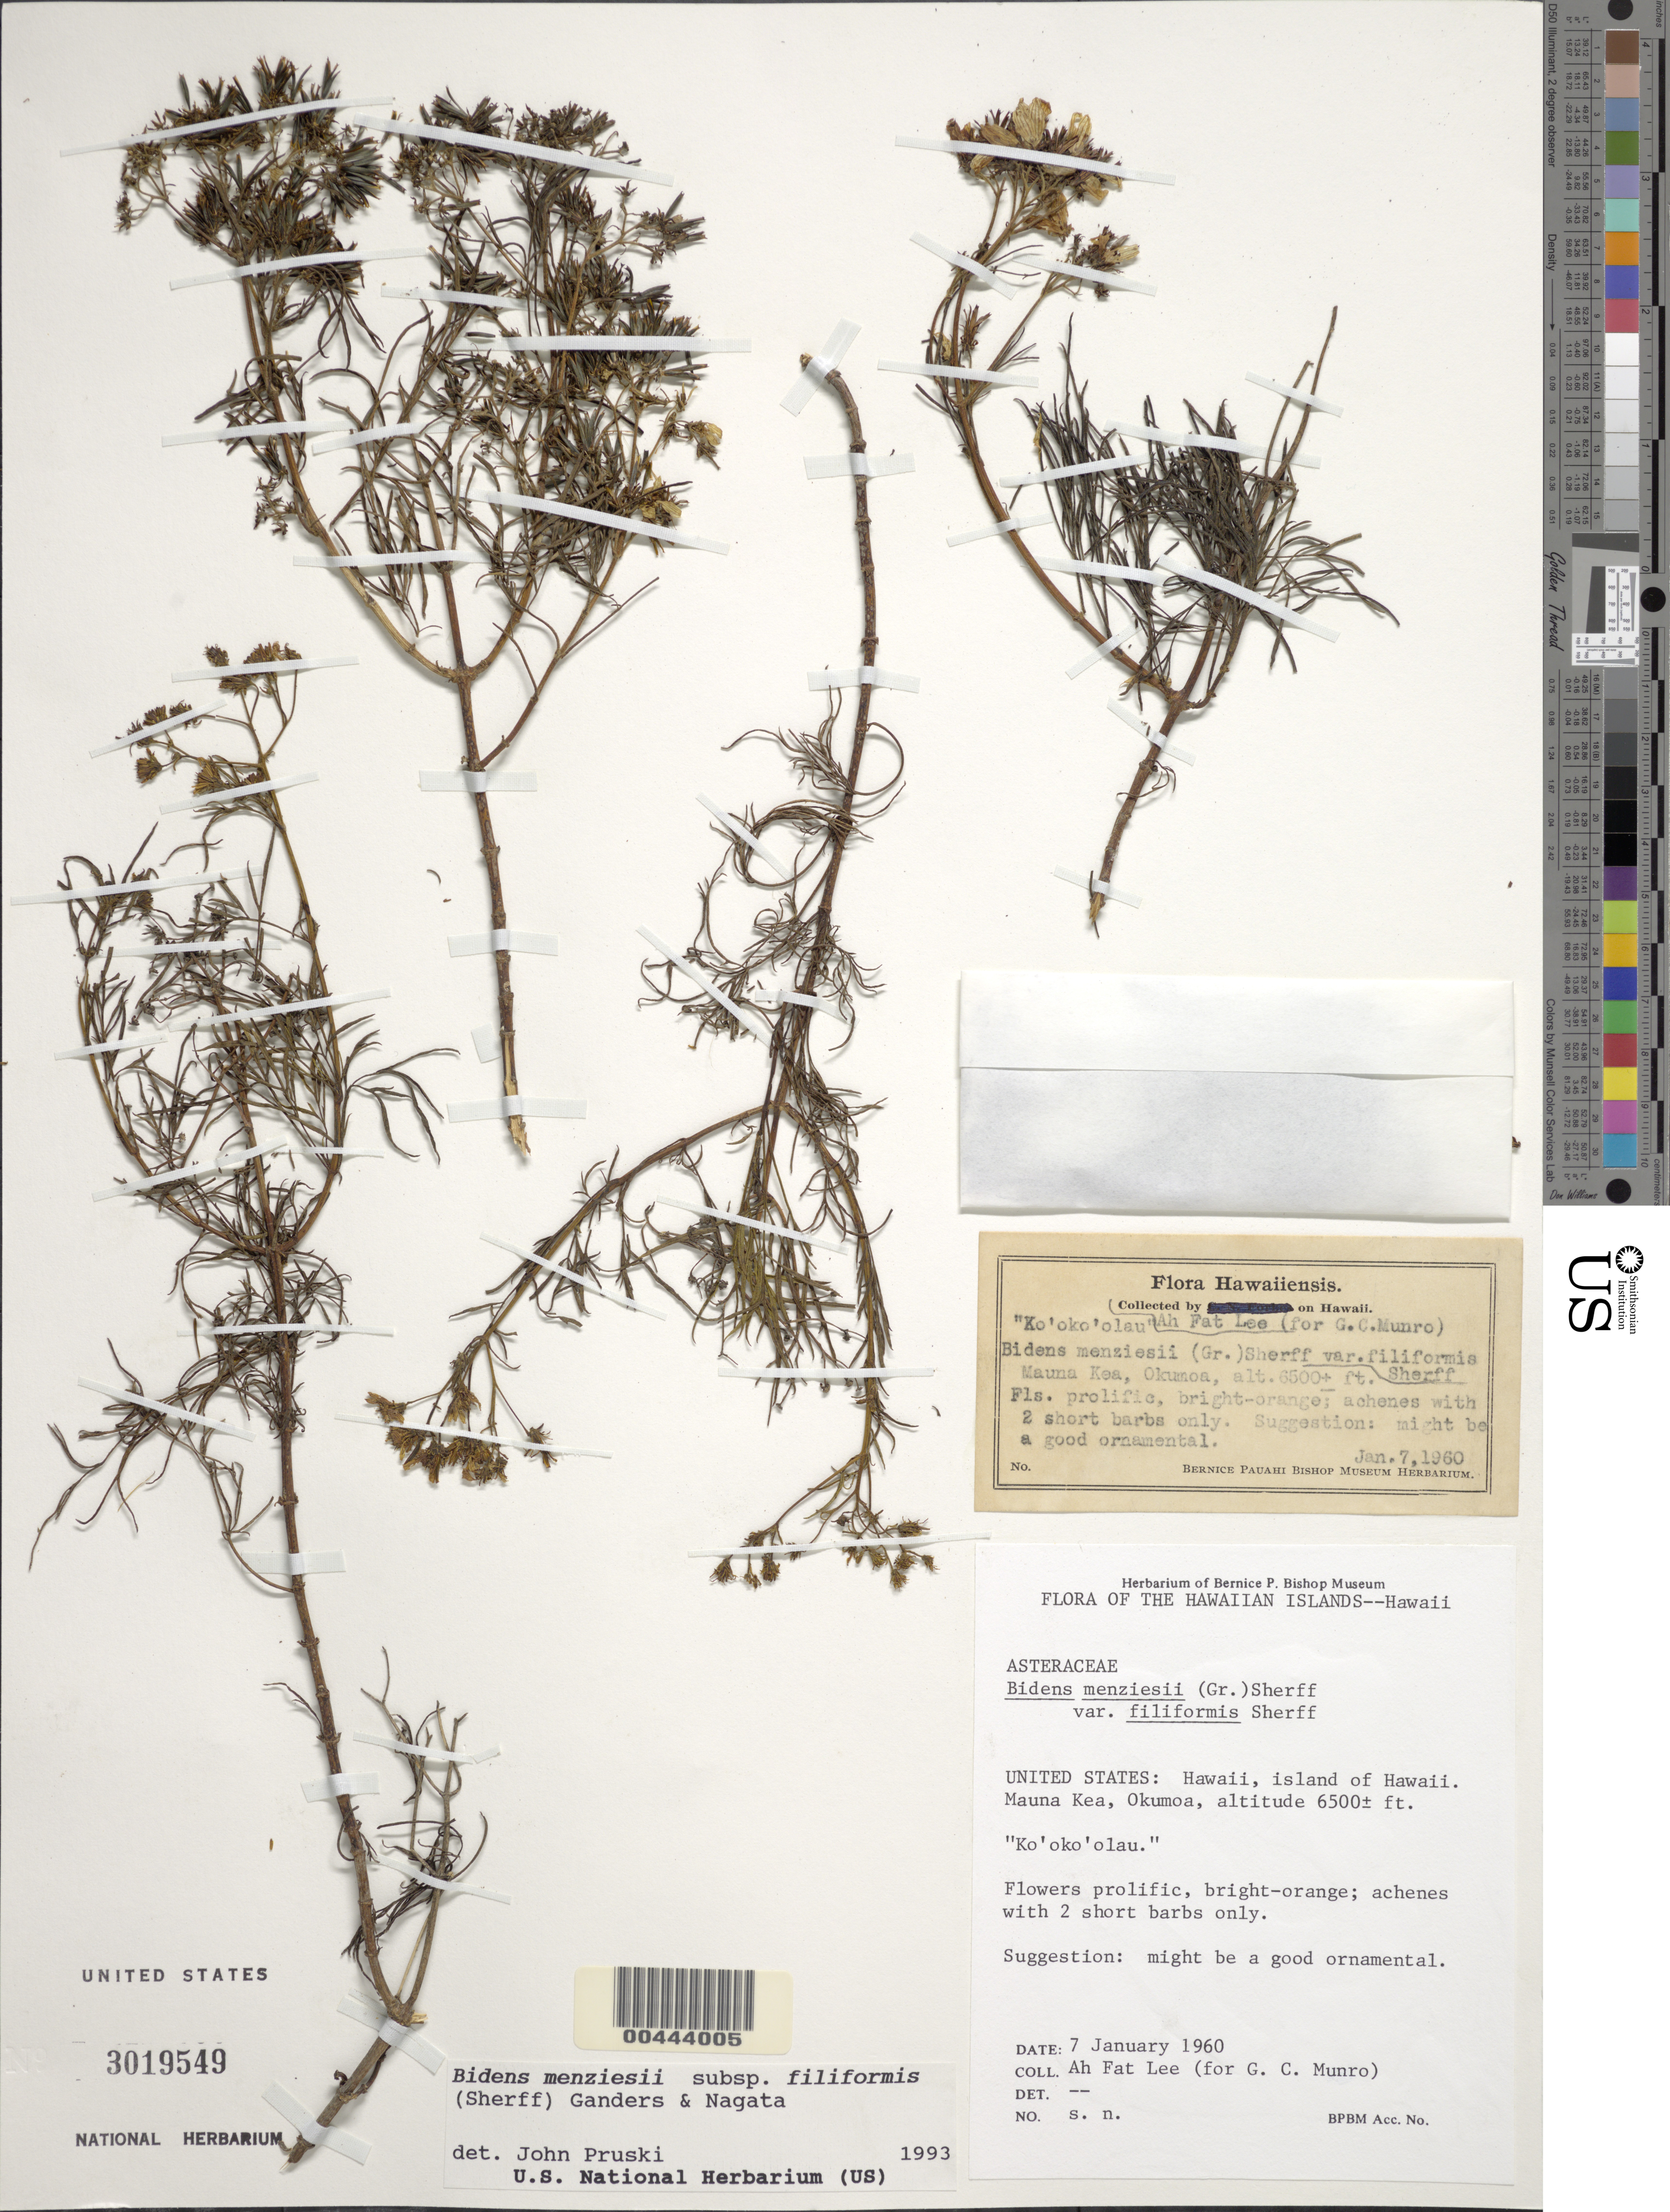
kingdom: Plantae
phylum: Tracheophyta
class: Magnoliopsida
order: Asterales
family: Asteraceae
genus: Bidens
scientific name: Bidens menziesii subsp. filiformis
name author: (Sherff) Ganders & Nagata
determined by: Pruski, J. F.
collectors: A. Lee & G. C. Munro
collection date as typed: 7 Jan 1960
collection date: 1960-01-07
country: United States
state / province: Hawaii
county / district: Hawaii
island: Hawaii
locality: Mauna Kea, Okumoa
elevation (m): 1981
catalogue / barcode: US 3019549